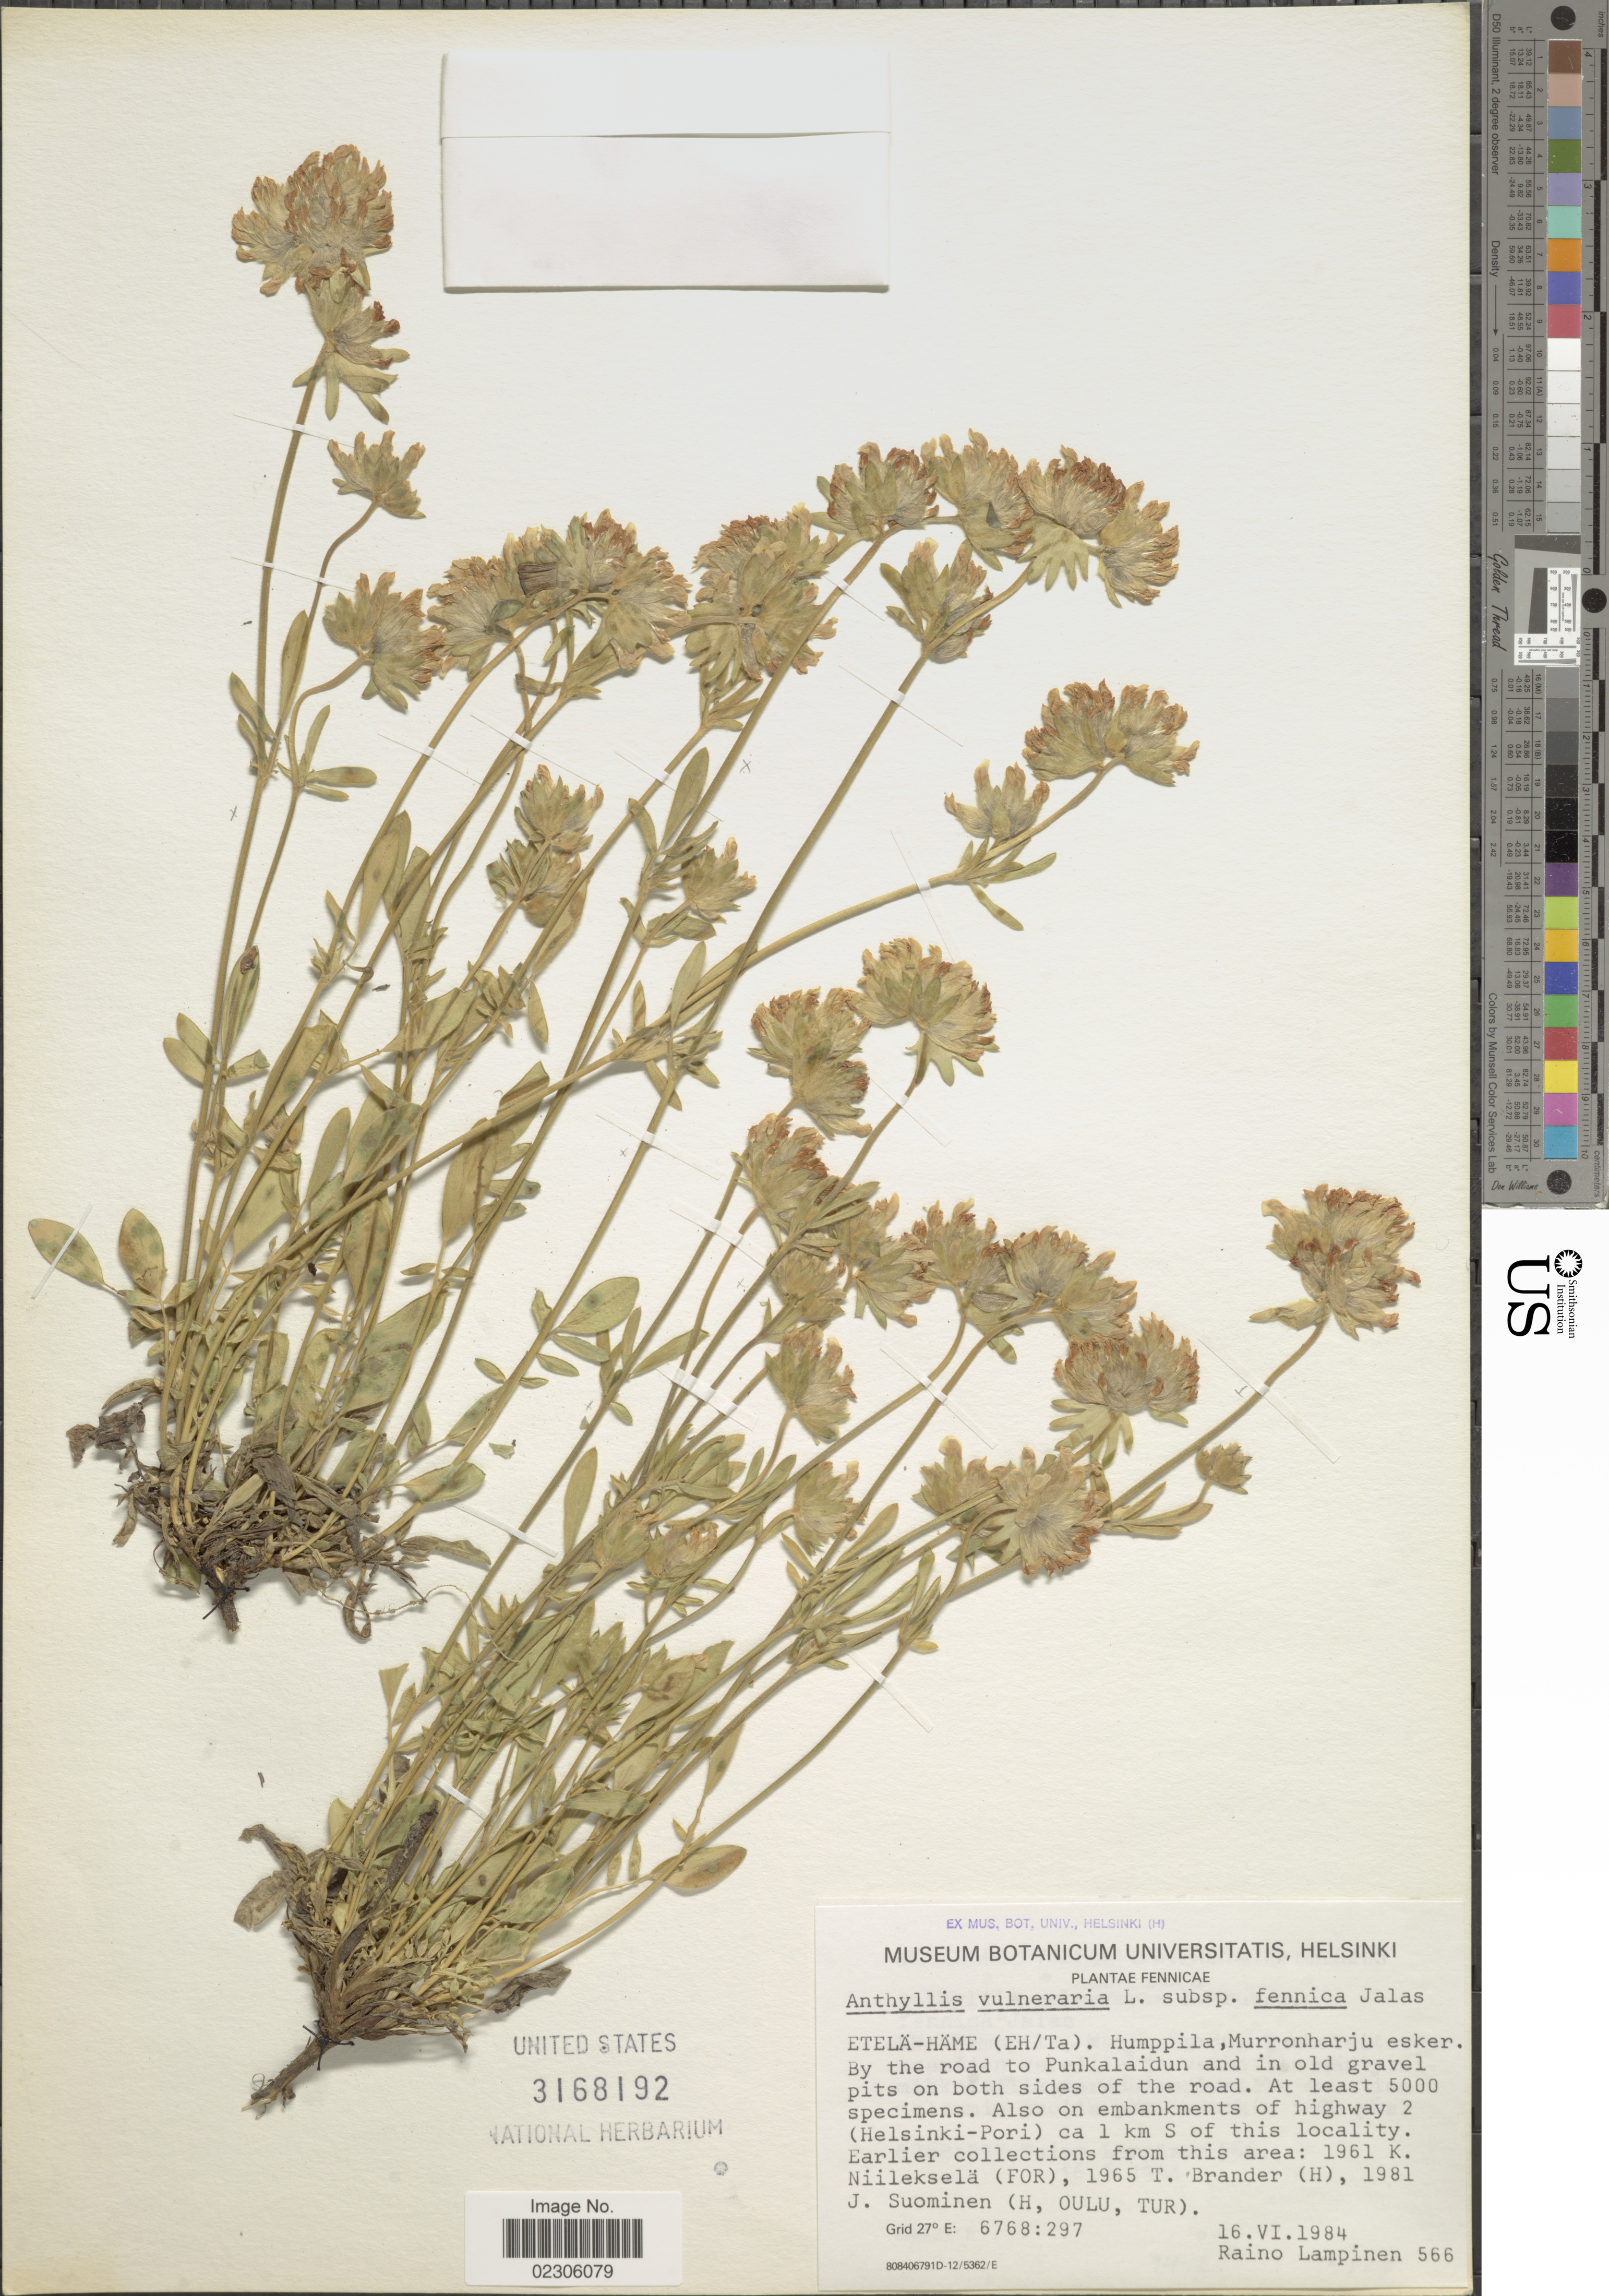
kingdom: Plantae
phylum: Tracheophyta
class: Magnoliopsida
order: Fabales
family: Fabaceae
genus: Anthyllis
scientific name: Anthyllis vulneraria subsp. fennica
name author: (Jalas) Cullen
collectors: R. Lampinen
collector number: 566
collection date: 1984-06-16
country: Finland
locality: Fennicae, Etela-Hame (Eh/Ta), Humppila, Murronharju esker, by the road to Punkalaidun and in old gravel pits on both sides of the road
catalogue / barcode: US 3168192